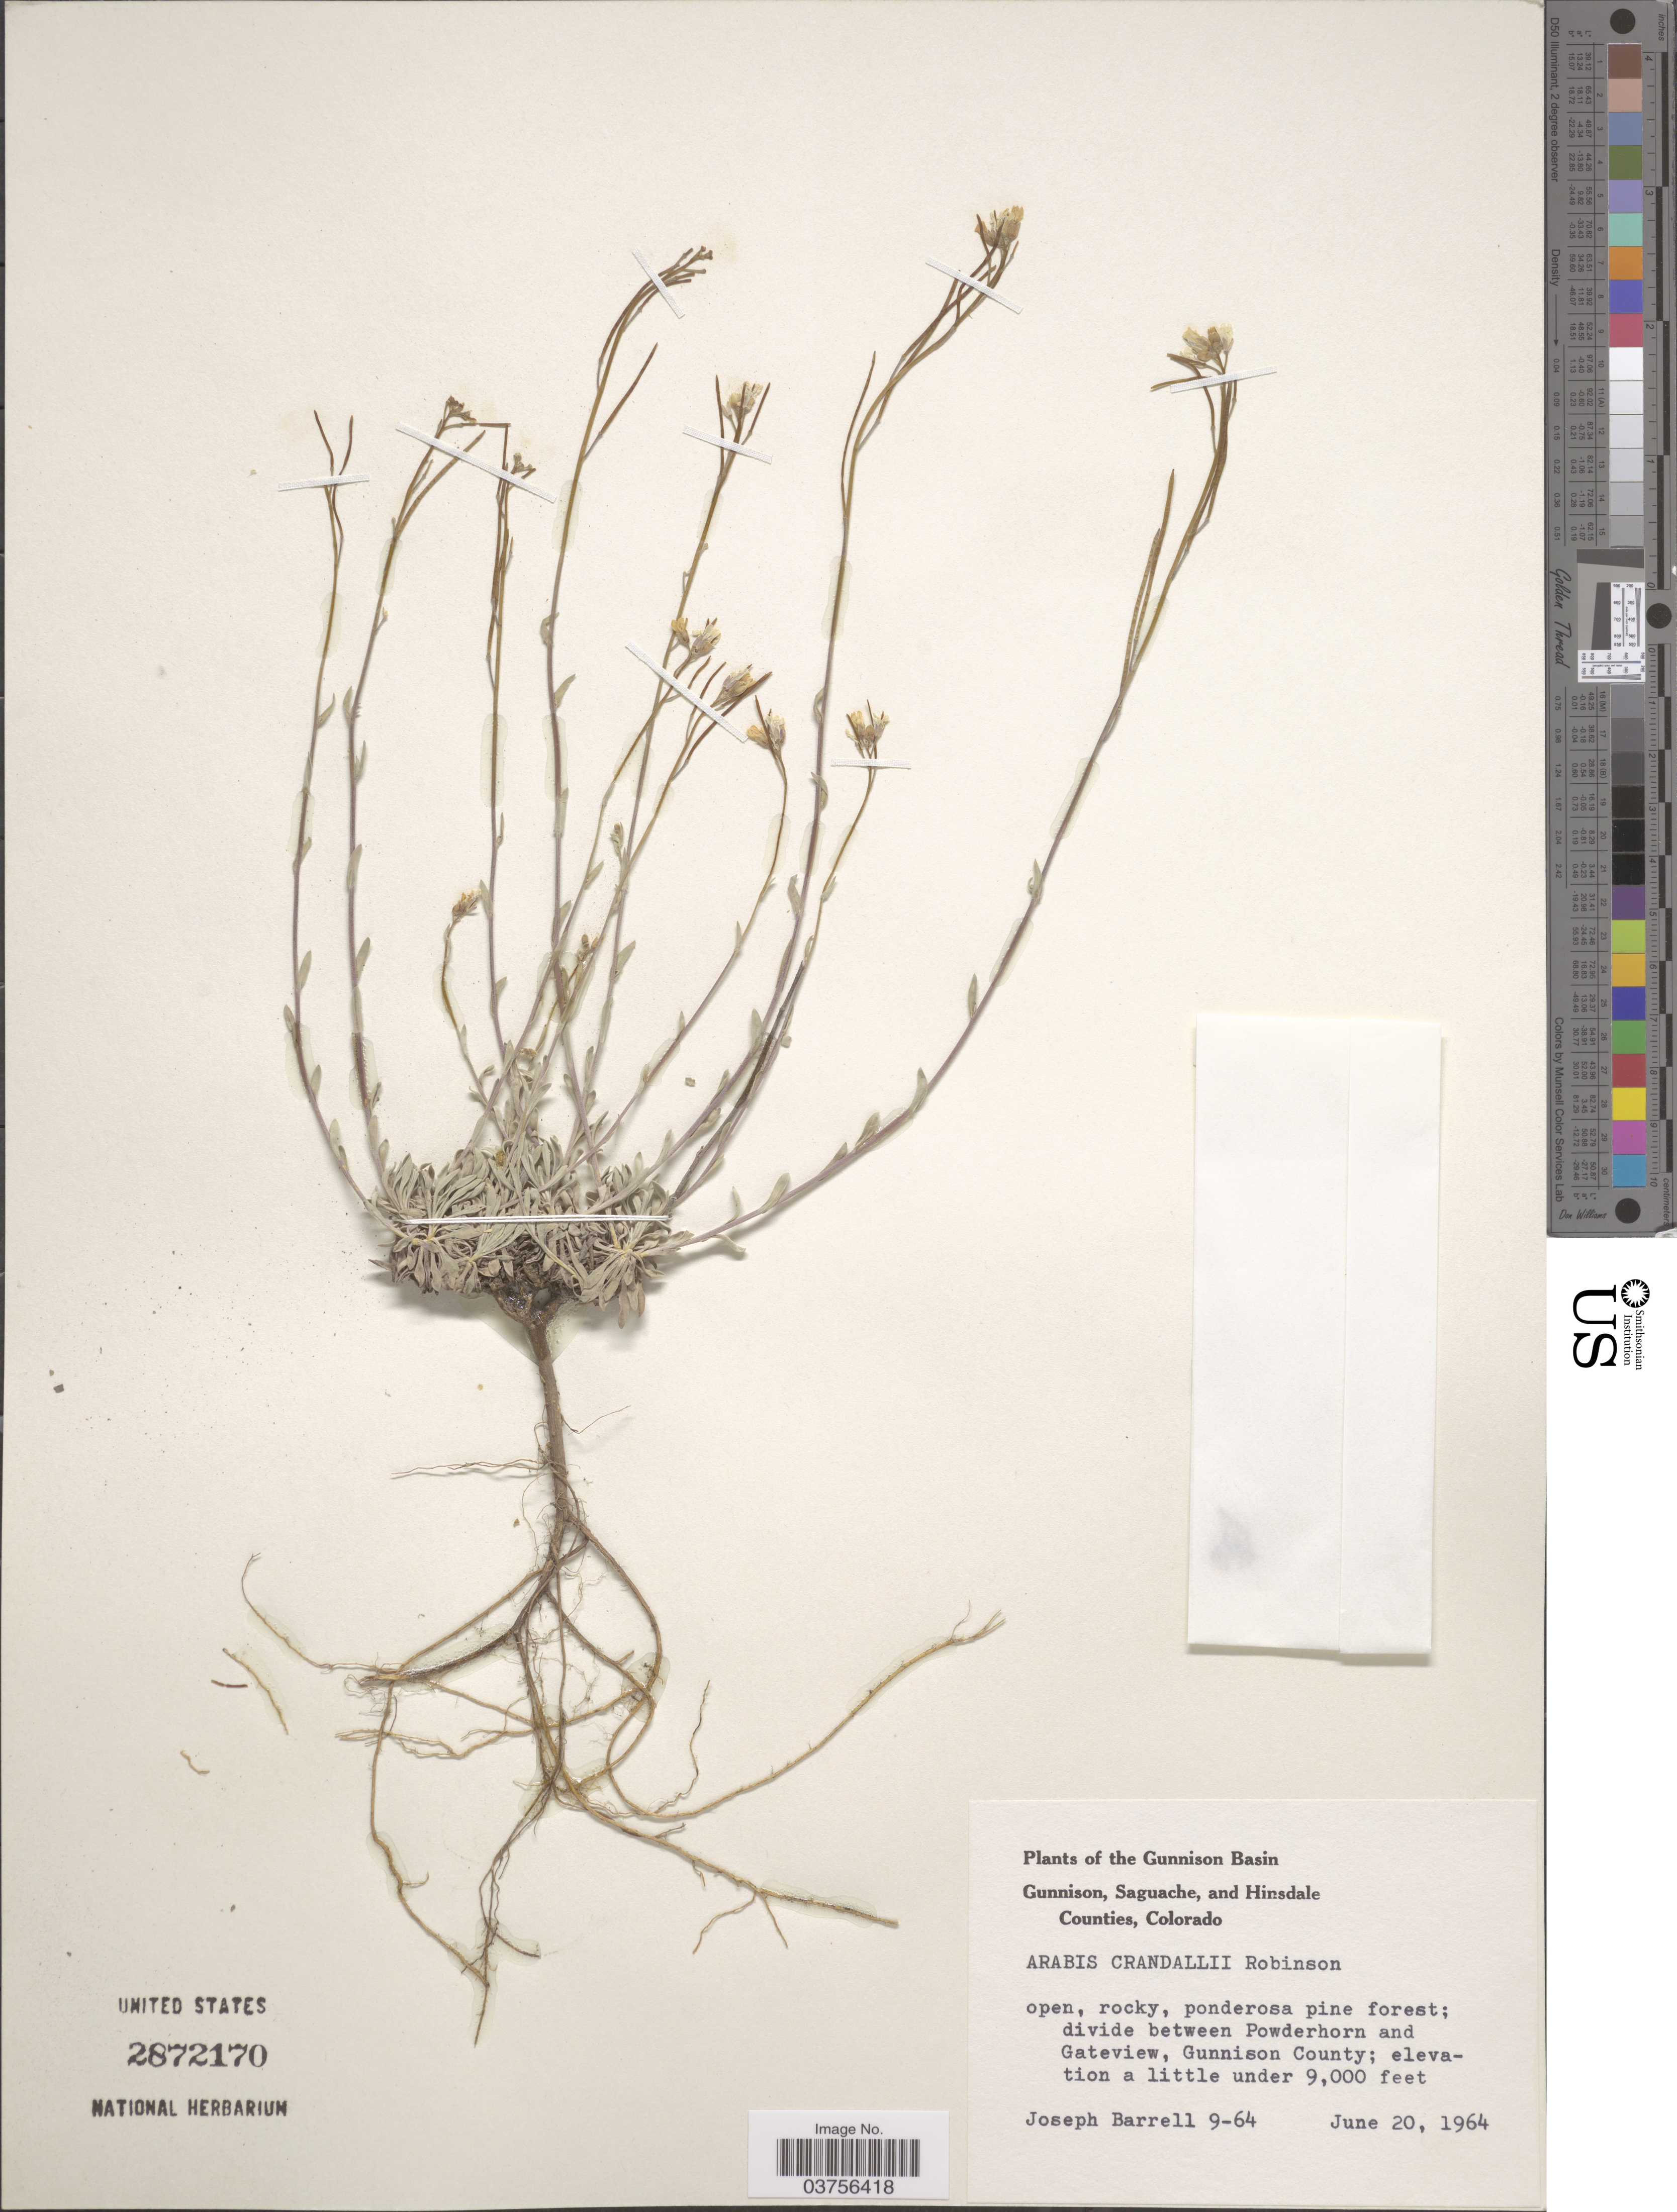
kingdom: Plantae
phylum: Tracheophyta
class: Magnoliopsida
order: Brassicales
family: Brassicaceae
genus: Arabis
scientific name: Arabis crandallii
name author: B.L. Rob.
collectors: J. Barrell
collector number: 9-64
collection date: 1964-06-20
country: United States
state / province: Colorado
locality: The Gunnison Basin. Divide between Powderhorn and Gateview, Gunnison County.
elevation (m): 2743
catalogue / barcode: US 2872170